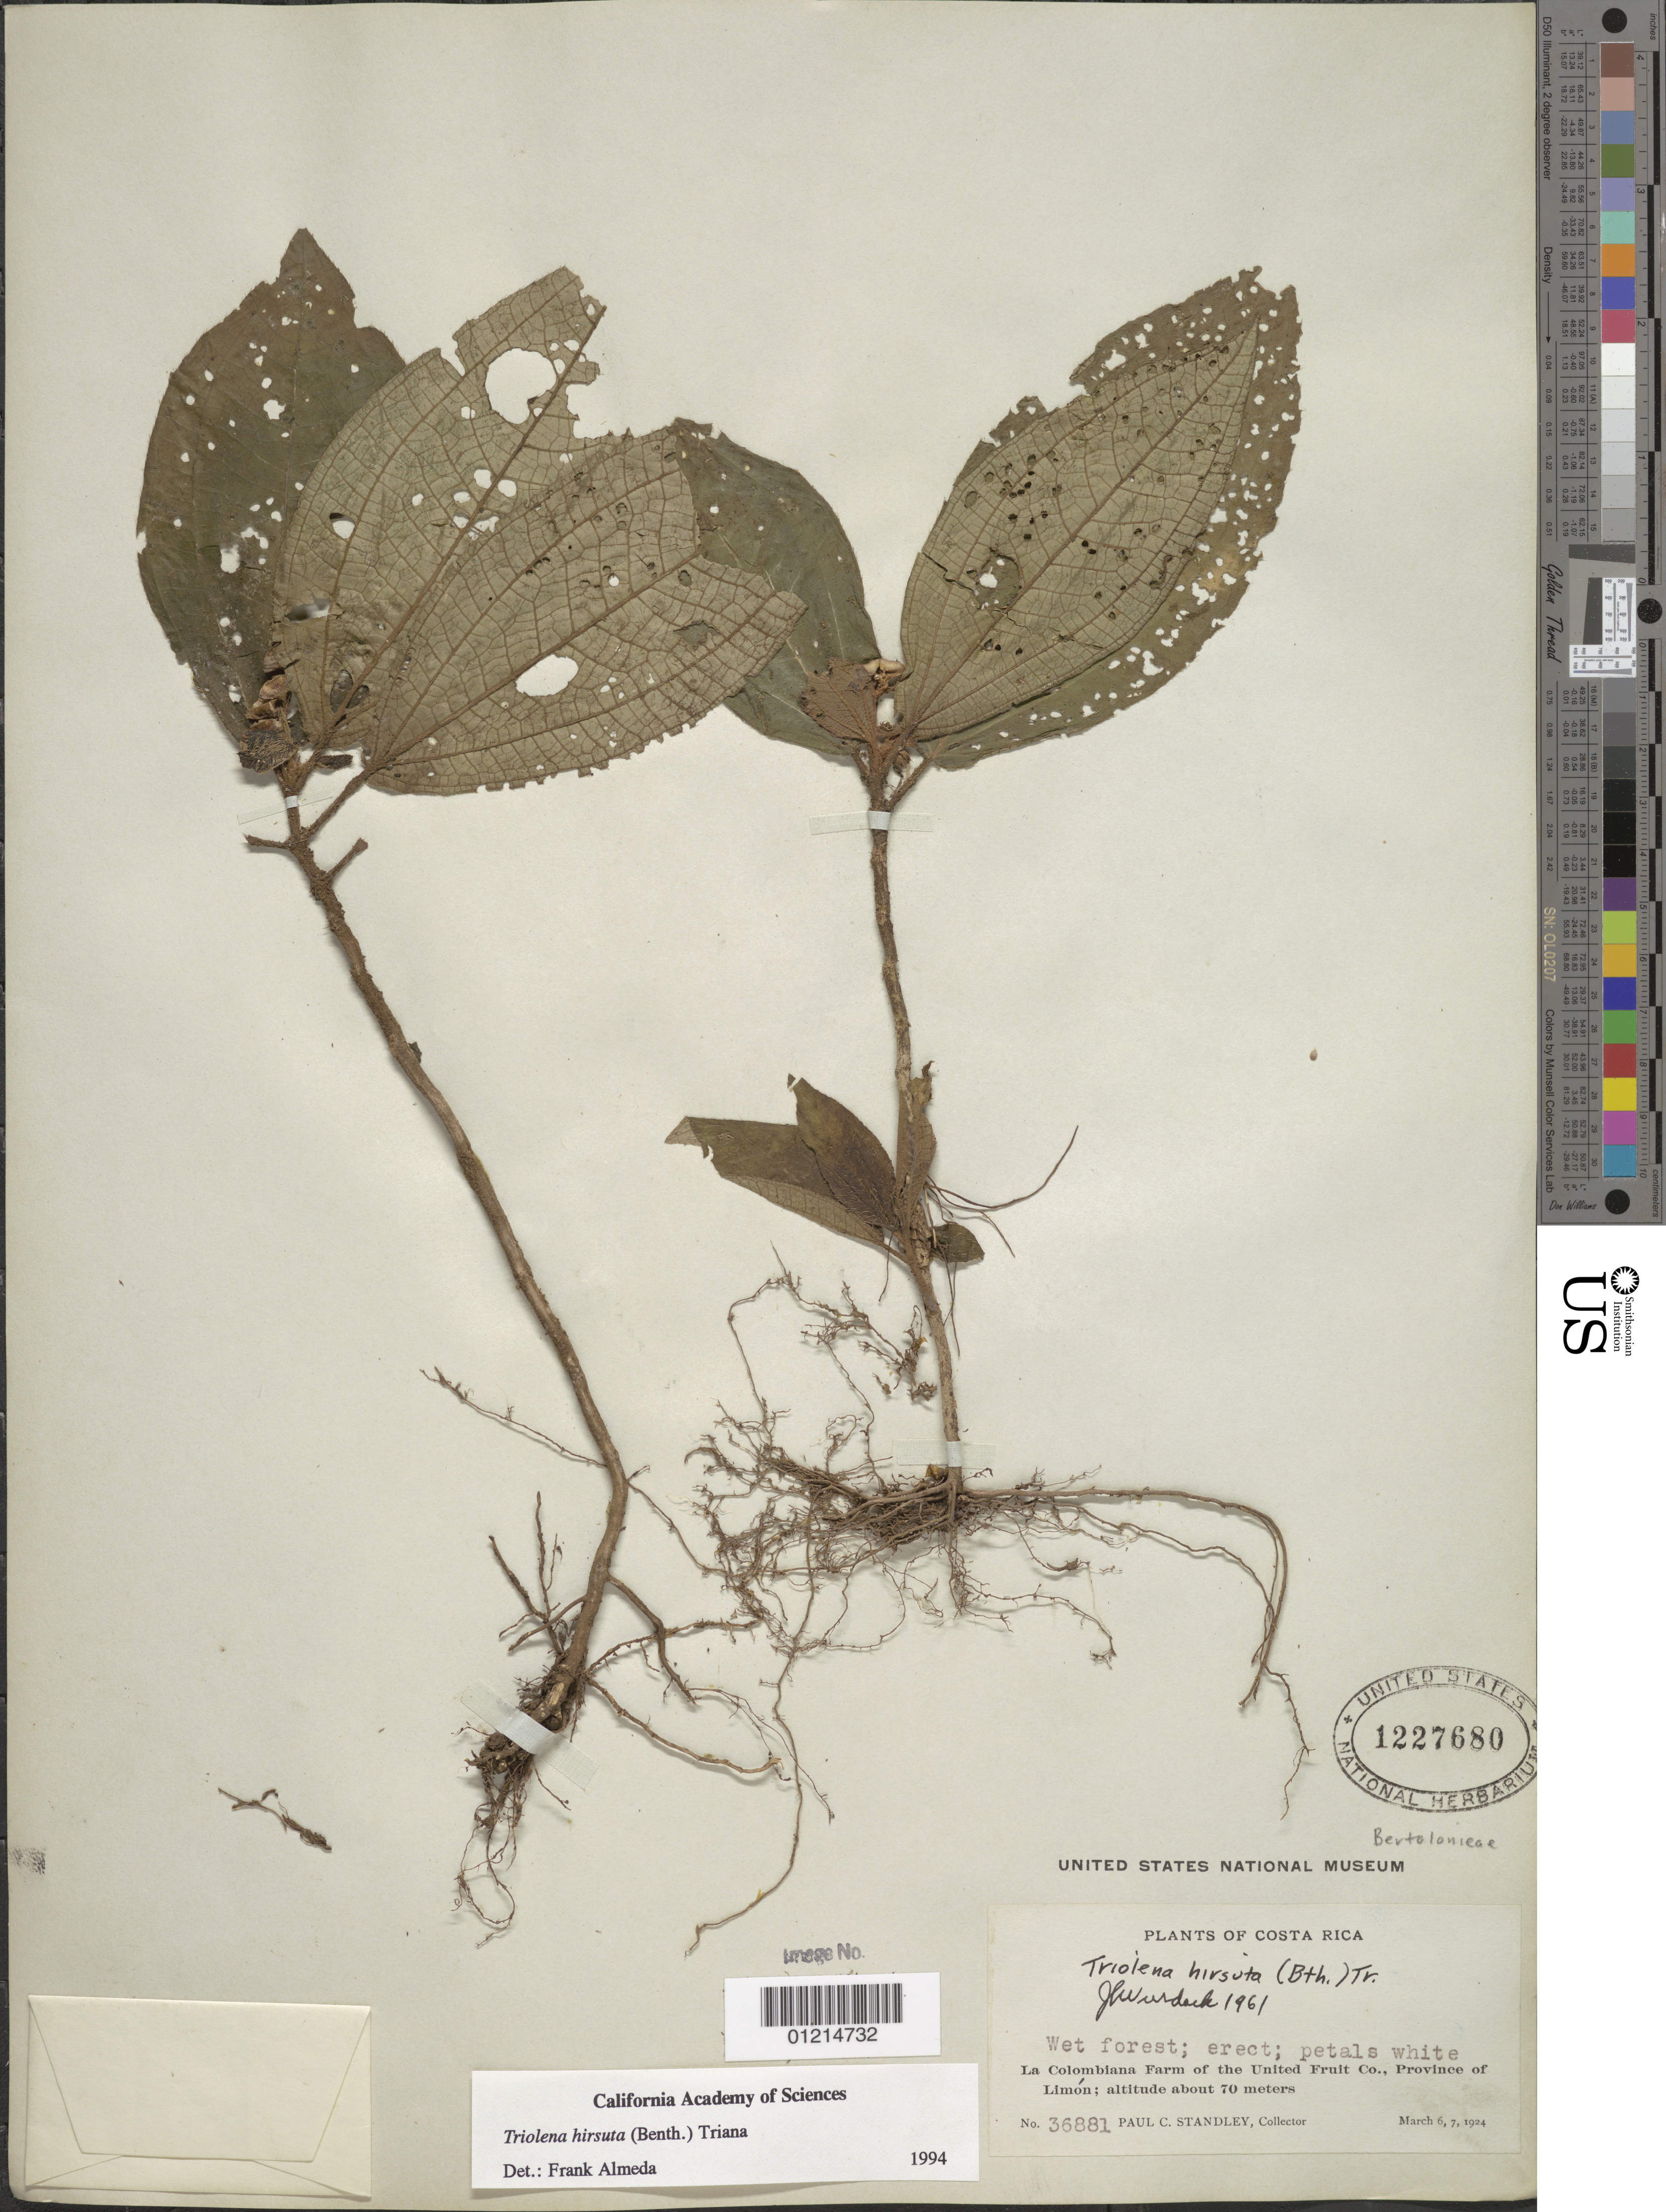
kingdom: Plantae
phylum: Tracheophyta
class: Magnoliopsida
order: Myrtales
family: Melastomataceae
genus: Triolena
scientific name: Triolena hirsuta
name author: (Benth.) Triana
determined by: Almeda, F.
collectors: P. C. Standley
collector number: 36881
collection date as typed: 06 Mar 1924 and 07 Mar 1924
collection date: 1924-03-06,1924-03-07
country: Costa Rica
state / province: Limón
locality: La Colombiana Farm of the United Fruit Co.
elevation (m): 70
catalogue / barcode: US 1227680